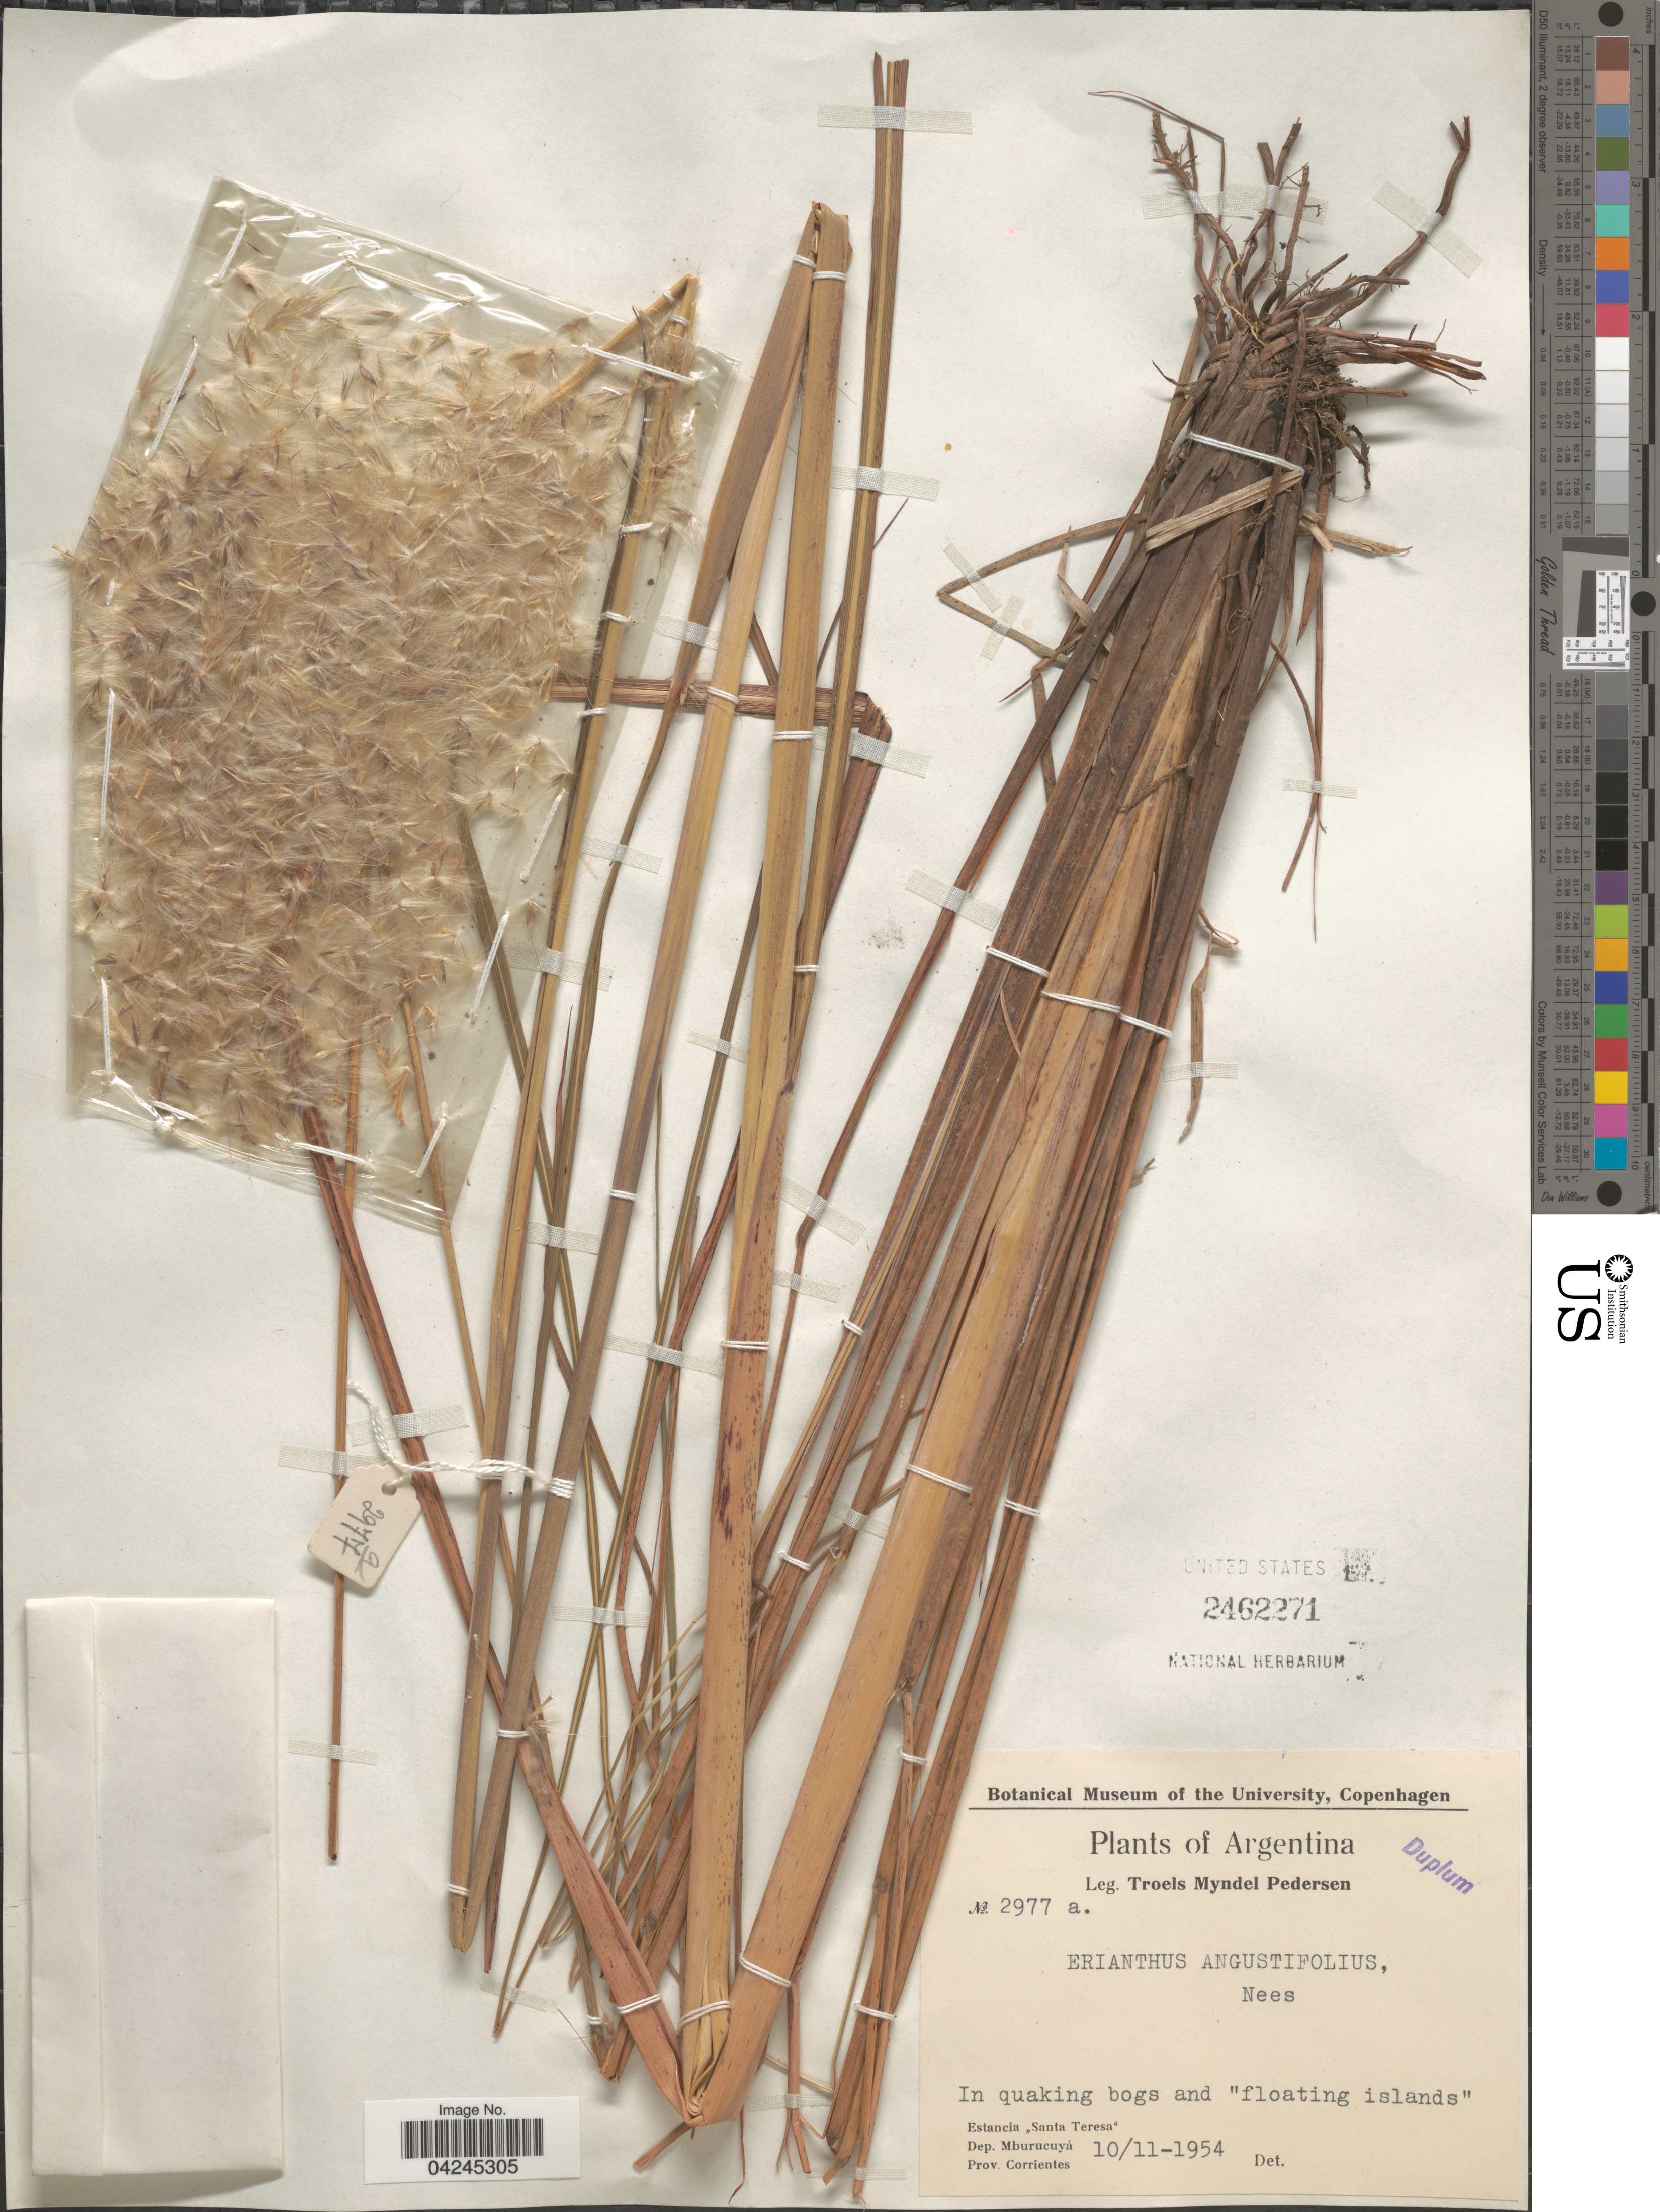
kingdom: Plantae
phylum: Tracheophyta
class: Liliopsida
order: Poales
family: Poaceae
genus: Erianthus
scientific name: Erianthus angustifolius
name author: Nees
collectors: T. Pederson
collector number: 2977a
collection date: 1954-11-10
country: Argentina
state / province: Corrientes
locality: Estancia "Santa Teresa". Dep. Mburucuyá.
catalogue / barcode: US 2462271